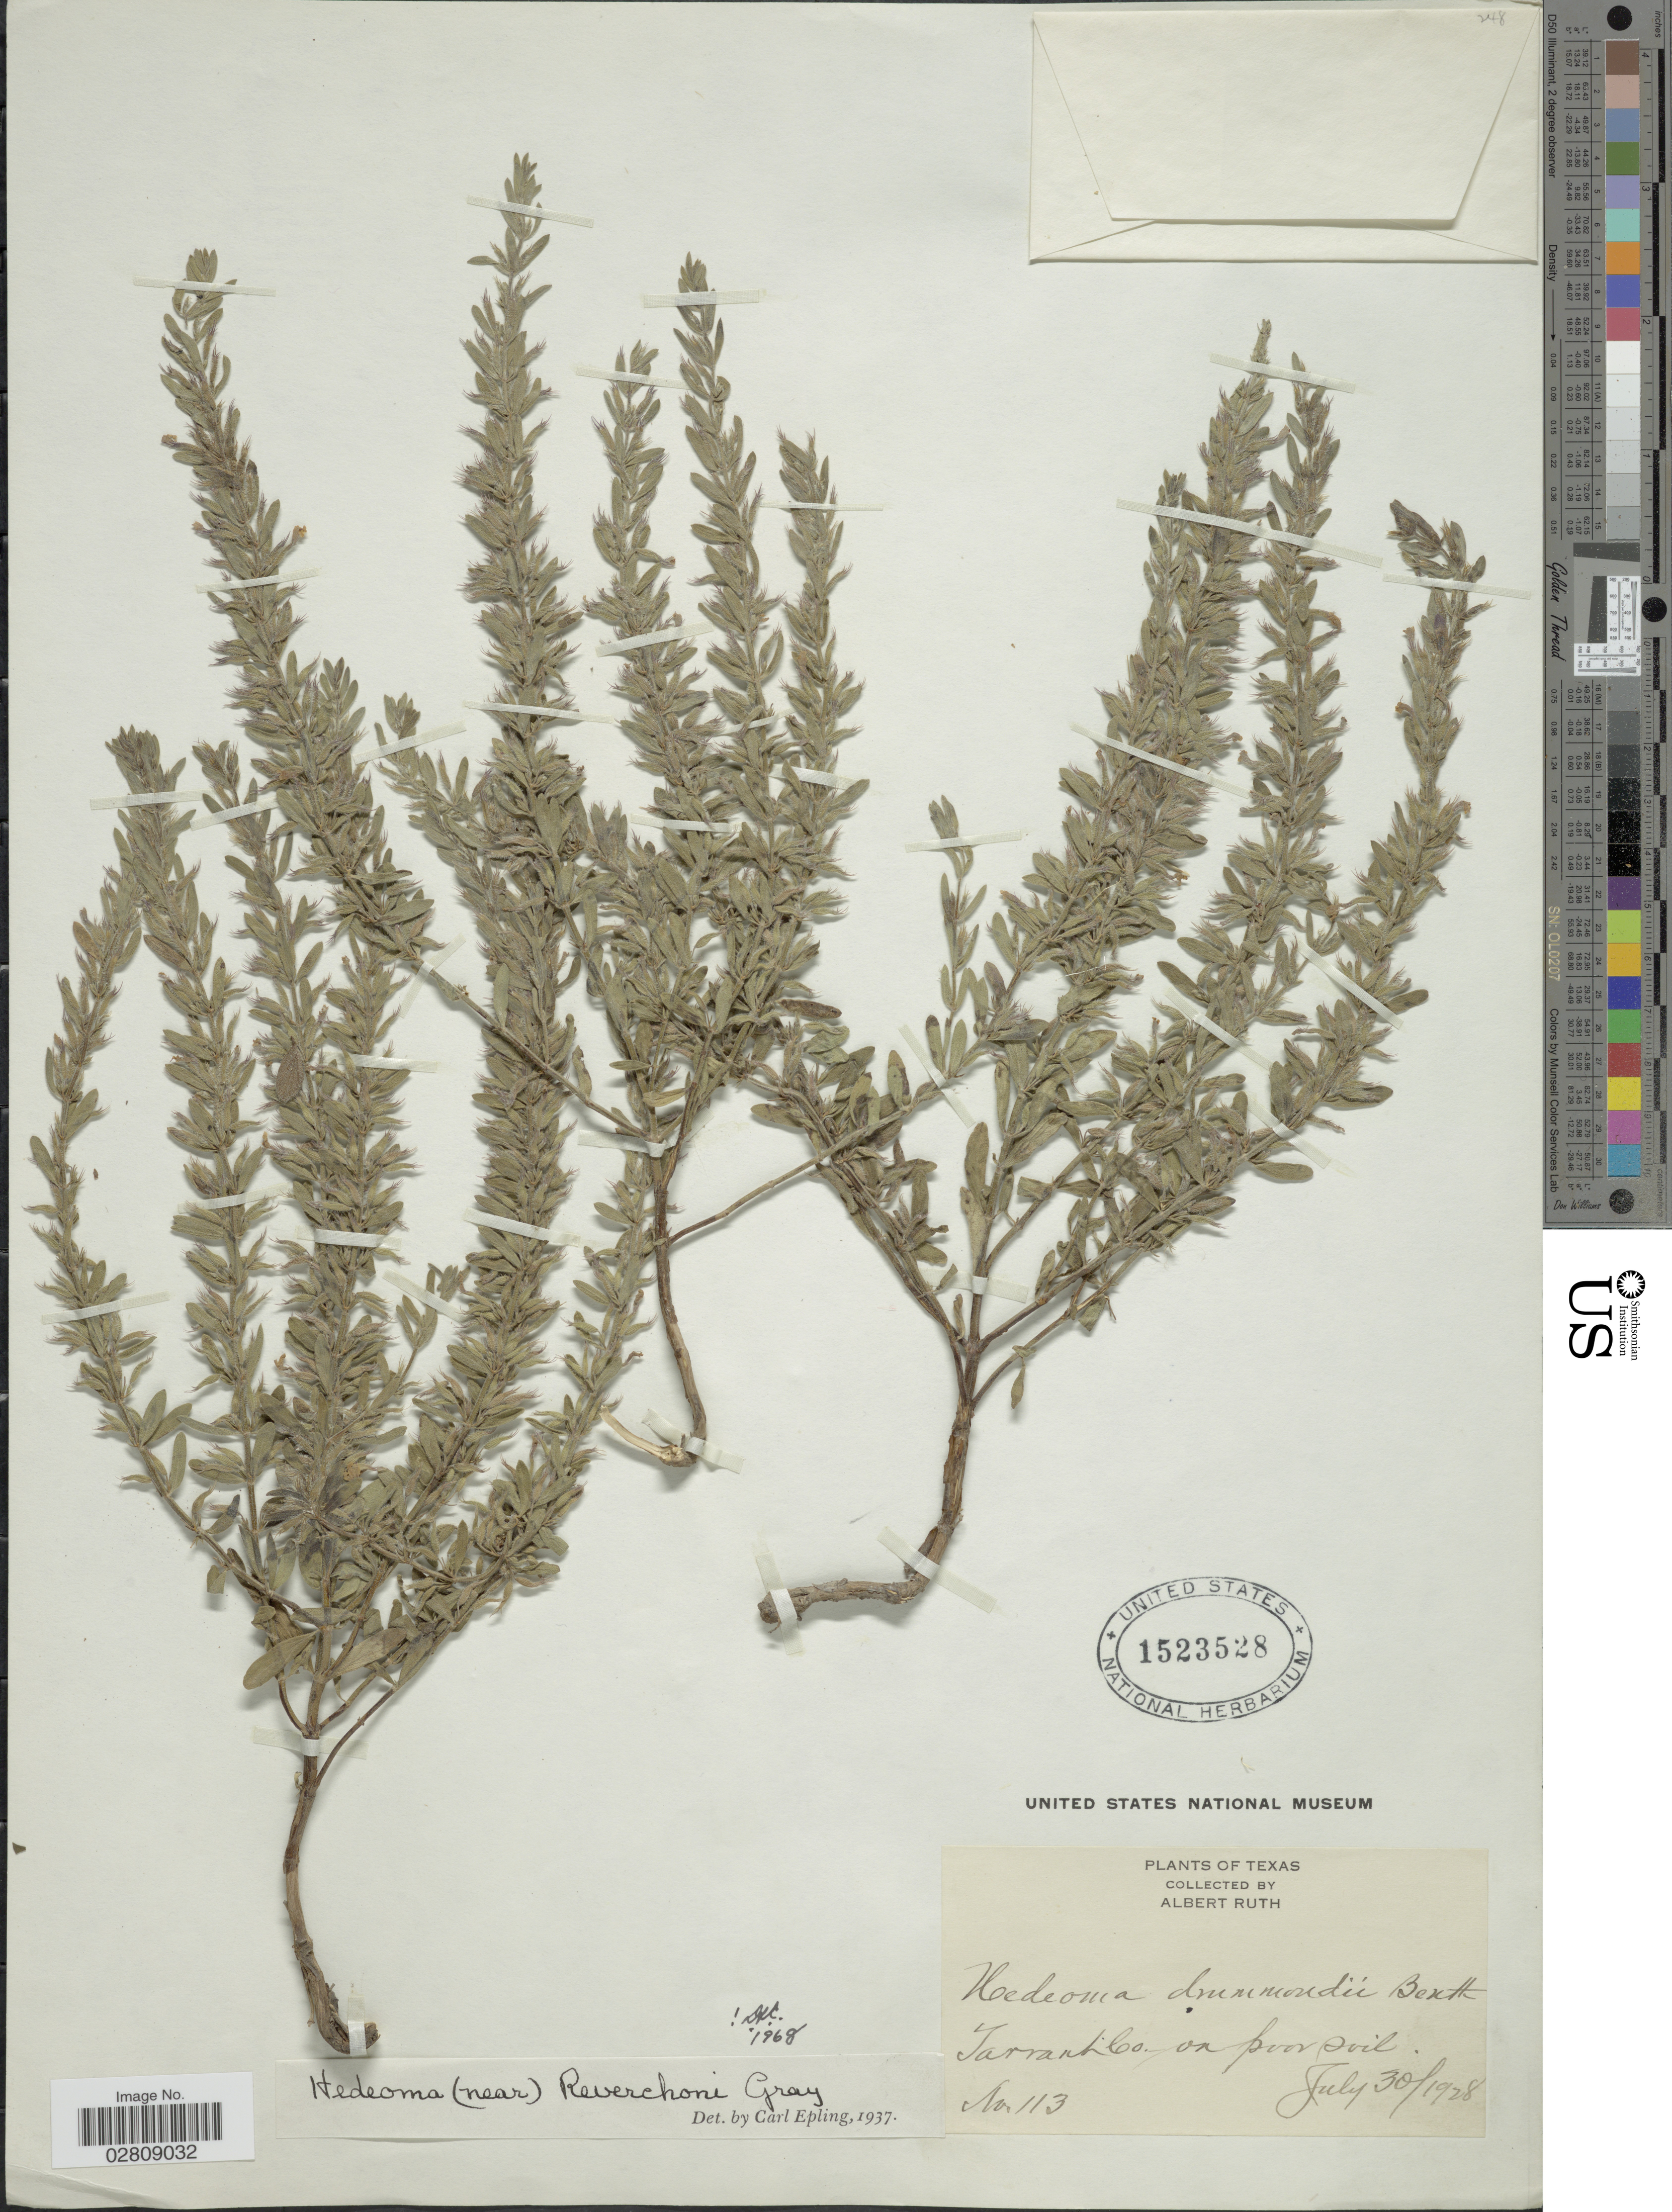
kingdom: Plantae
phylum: Tracheophyta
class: Magnoliopsida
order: Lamiales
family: Lamiaceae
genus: Hedeoma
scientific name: Hedeoma reverchonii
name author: (A. Gray) A. Gray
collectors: A. Ruth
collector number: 113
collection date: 1928-07-30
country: United States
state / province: Texas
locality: Tarrant Co.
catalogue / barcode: US 1523528